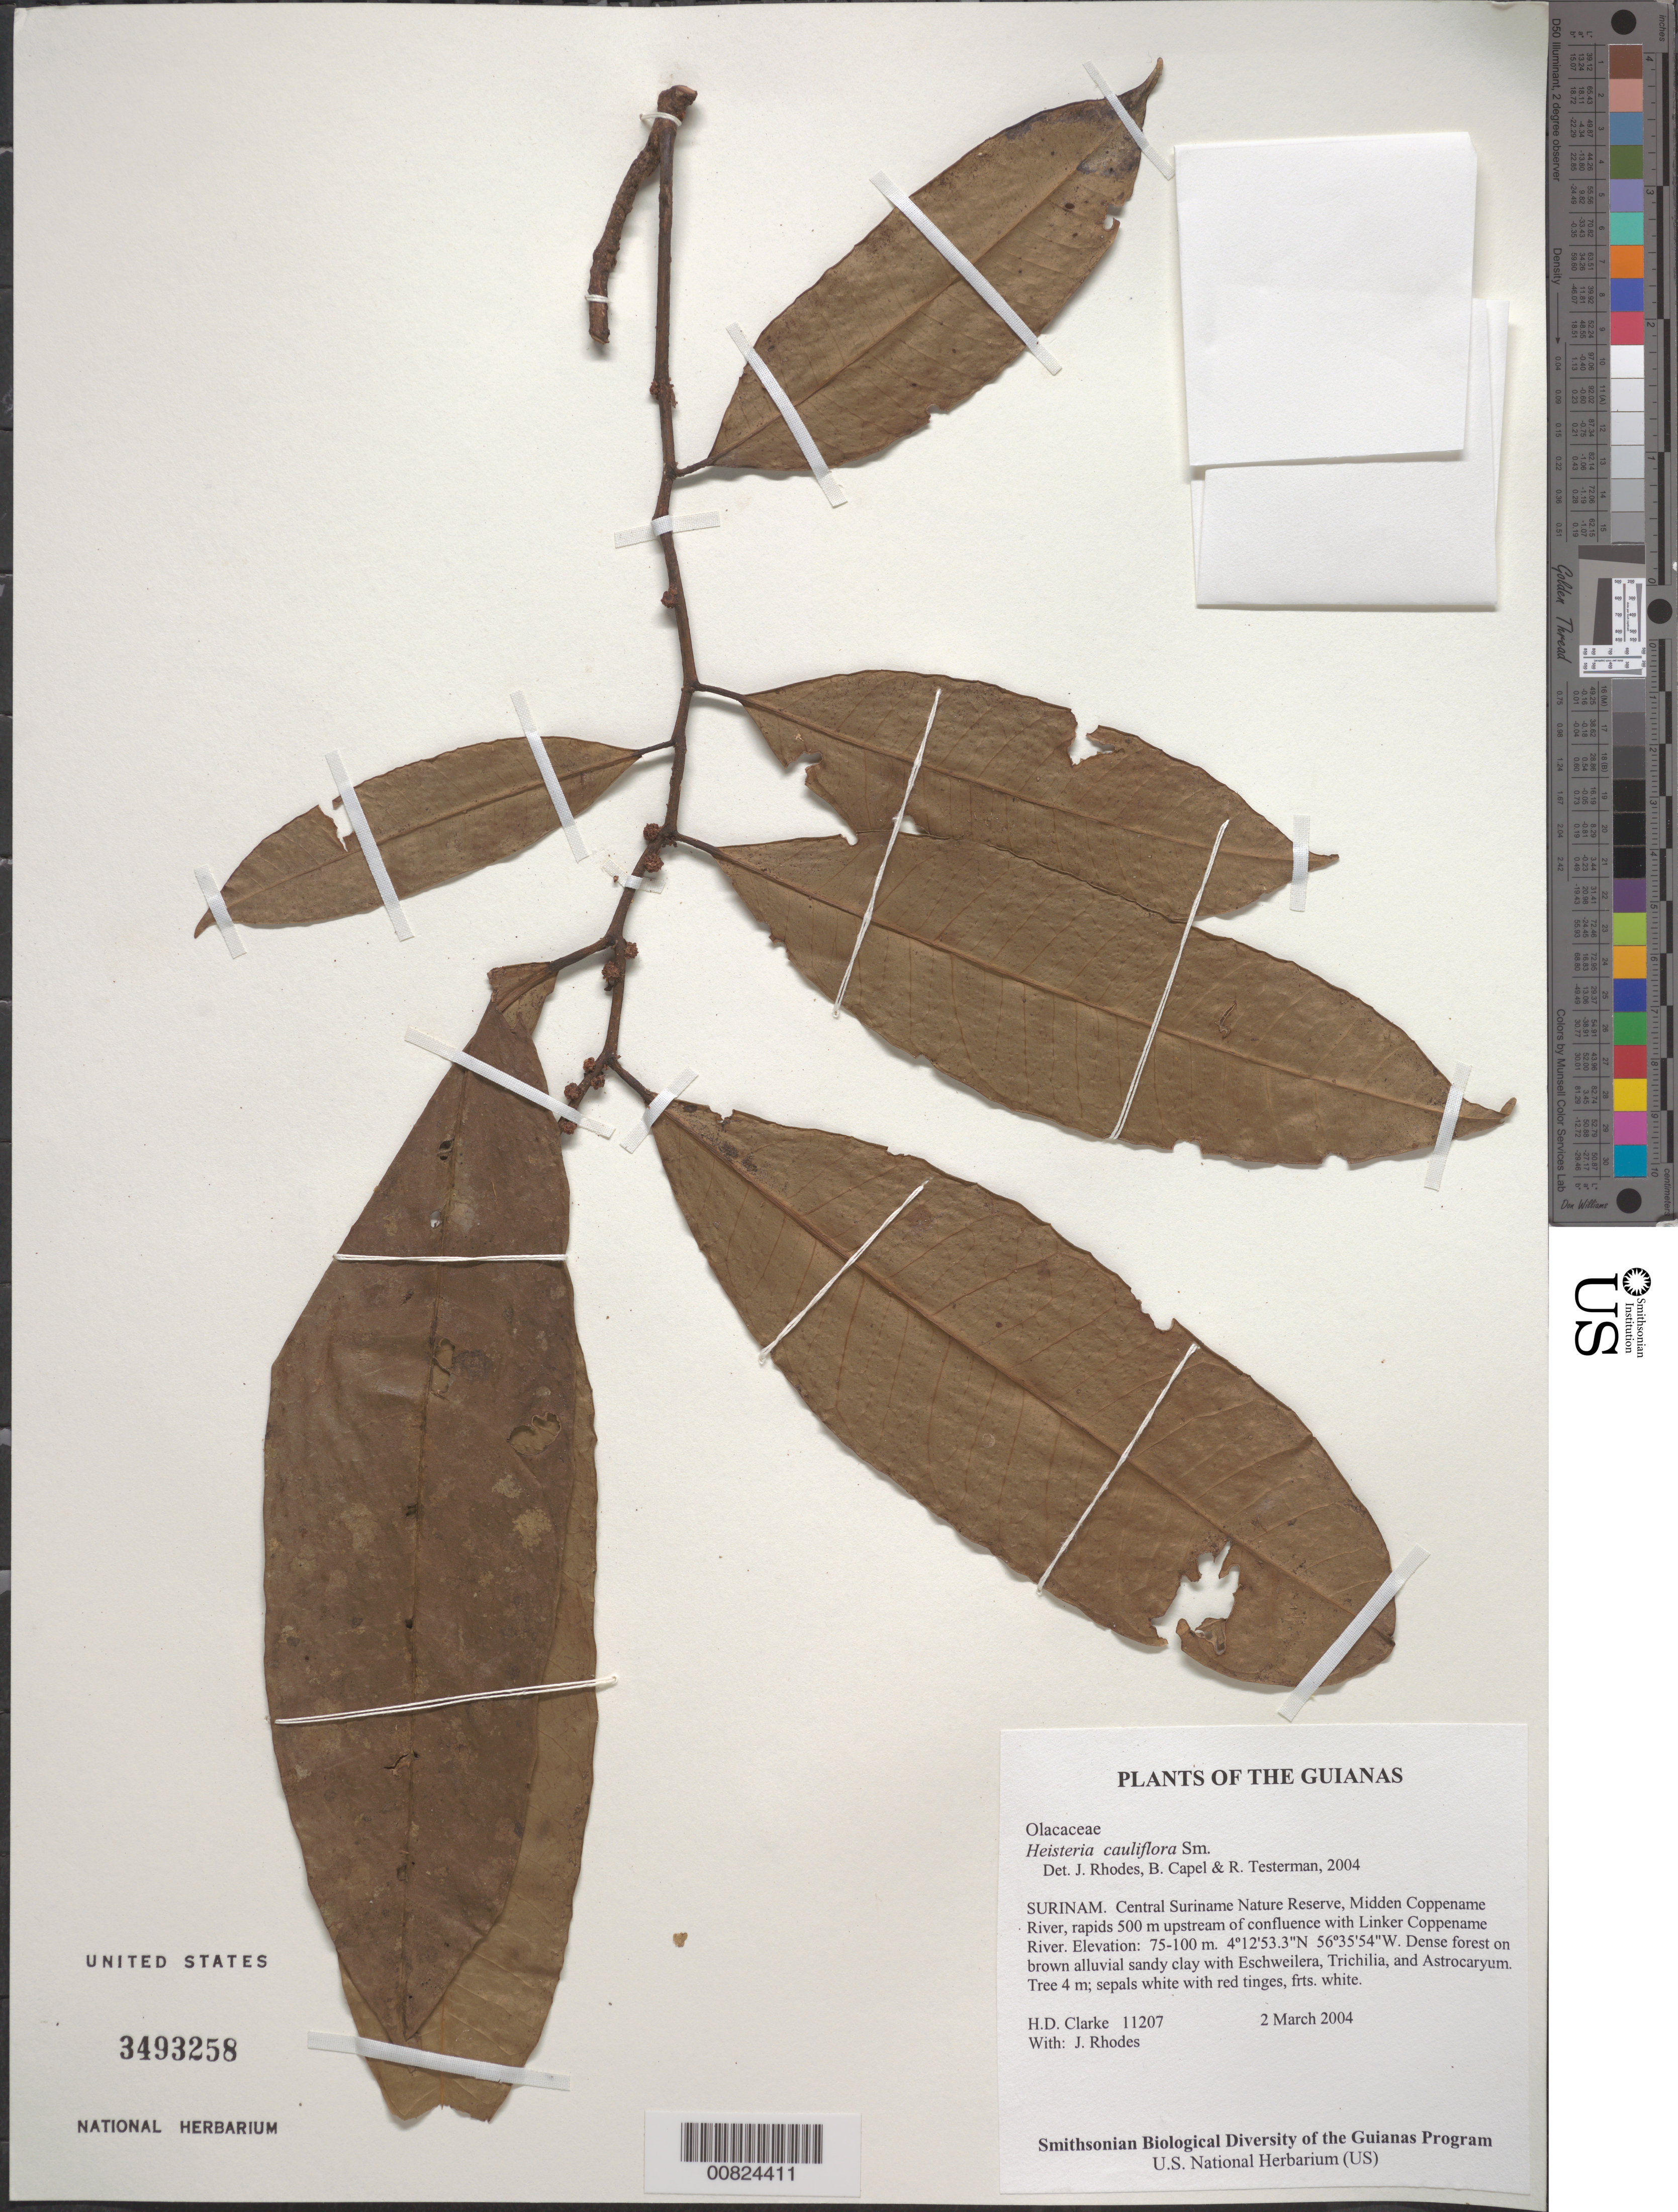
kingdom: Plantae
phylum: Tracheophyta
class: Magnoliopsida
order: Santalales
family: Erythropalaceae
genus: Heisteria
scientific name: Heisteria cauliflora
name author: Sm.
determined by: Rhodes, J.; Capel, B.; Testerman, R.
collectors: H. D. Clarke & J. Rhodes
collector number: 11207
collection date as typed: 2 March 2004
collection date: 2004-03-02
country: Suriname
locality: Central Suriname Nature Reserve, Midden Coppename River, rapids 500 m upstream of confluence with Linker Coppename River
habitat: Dense forest on brown alluvial sandy clay with Eschweilera, Trichilia, and Astrocaryum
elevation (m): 75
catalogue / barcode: US 3493258